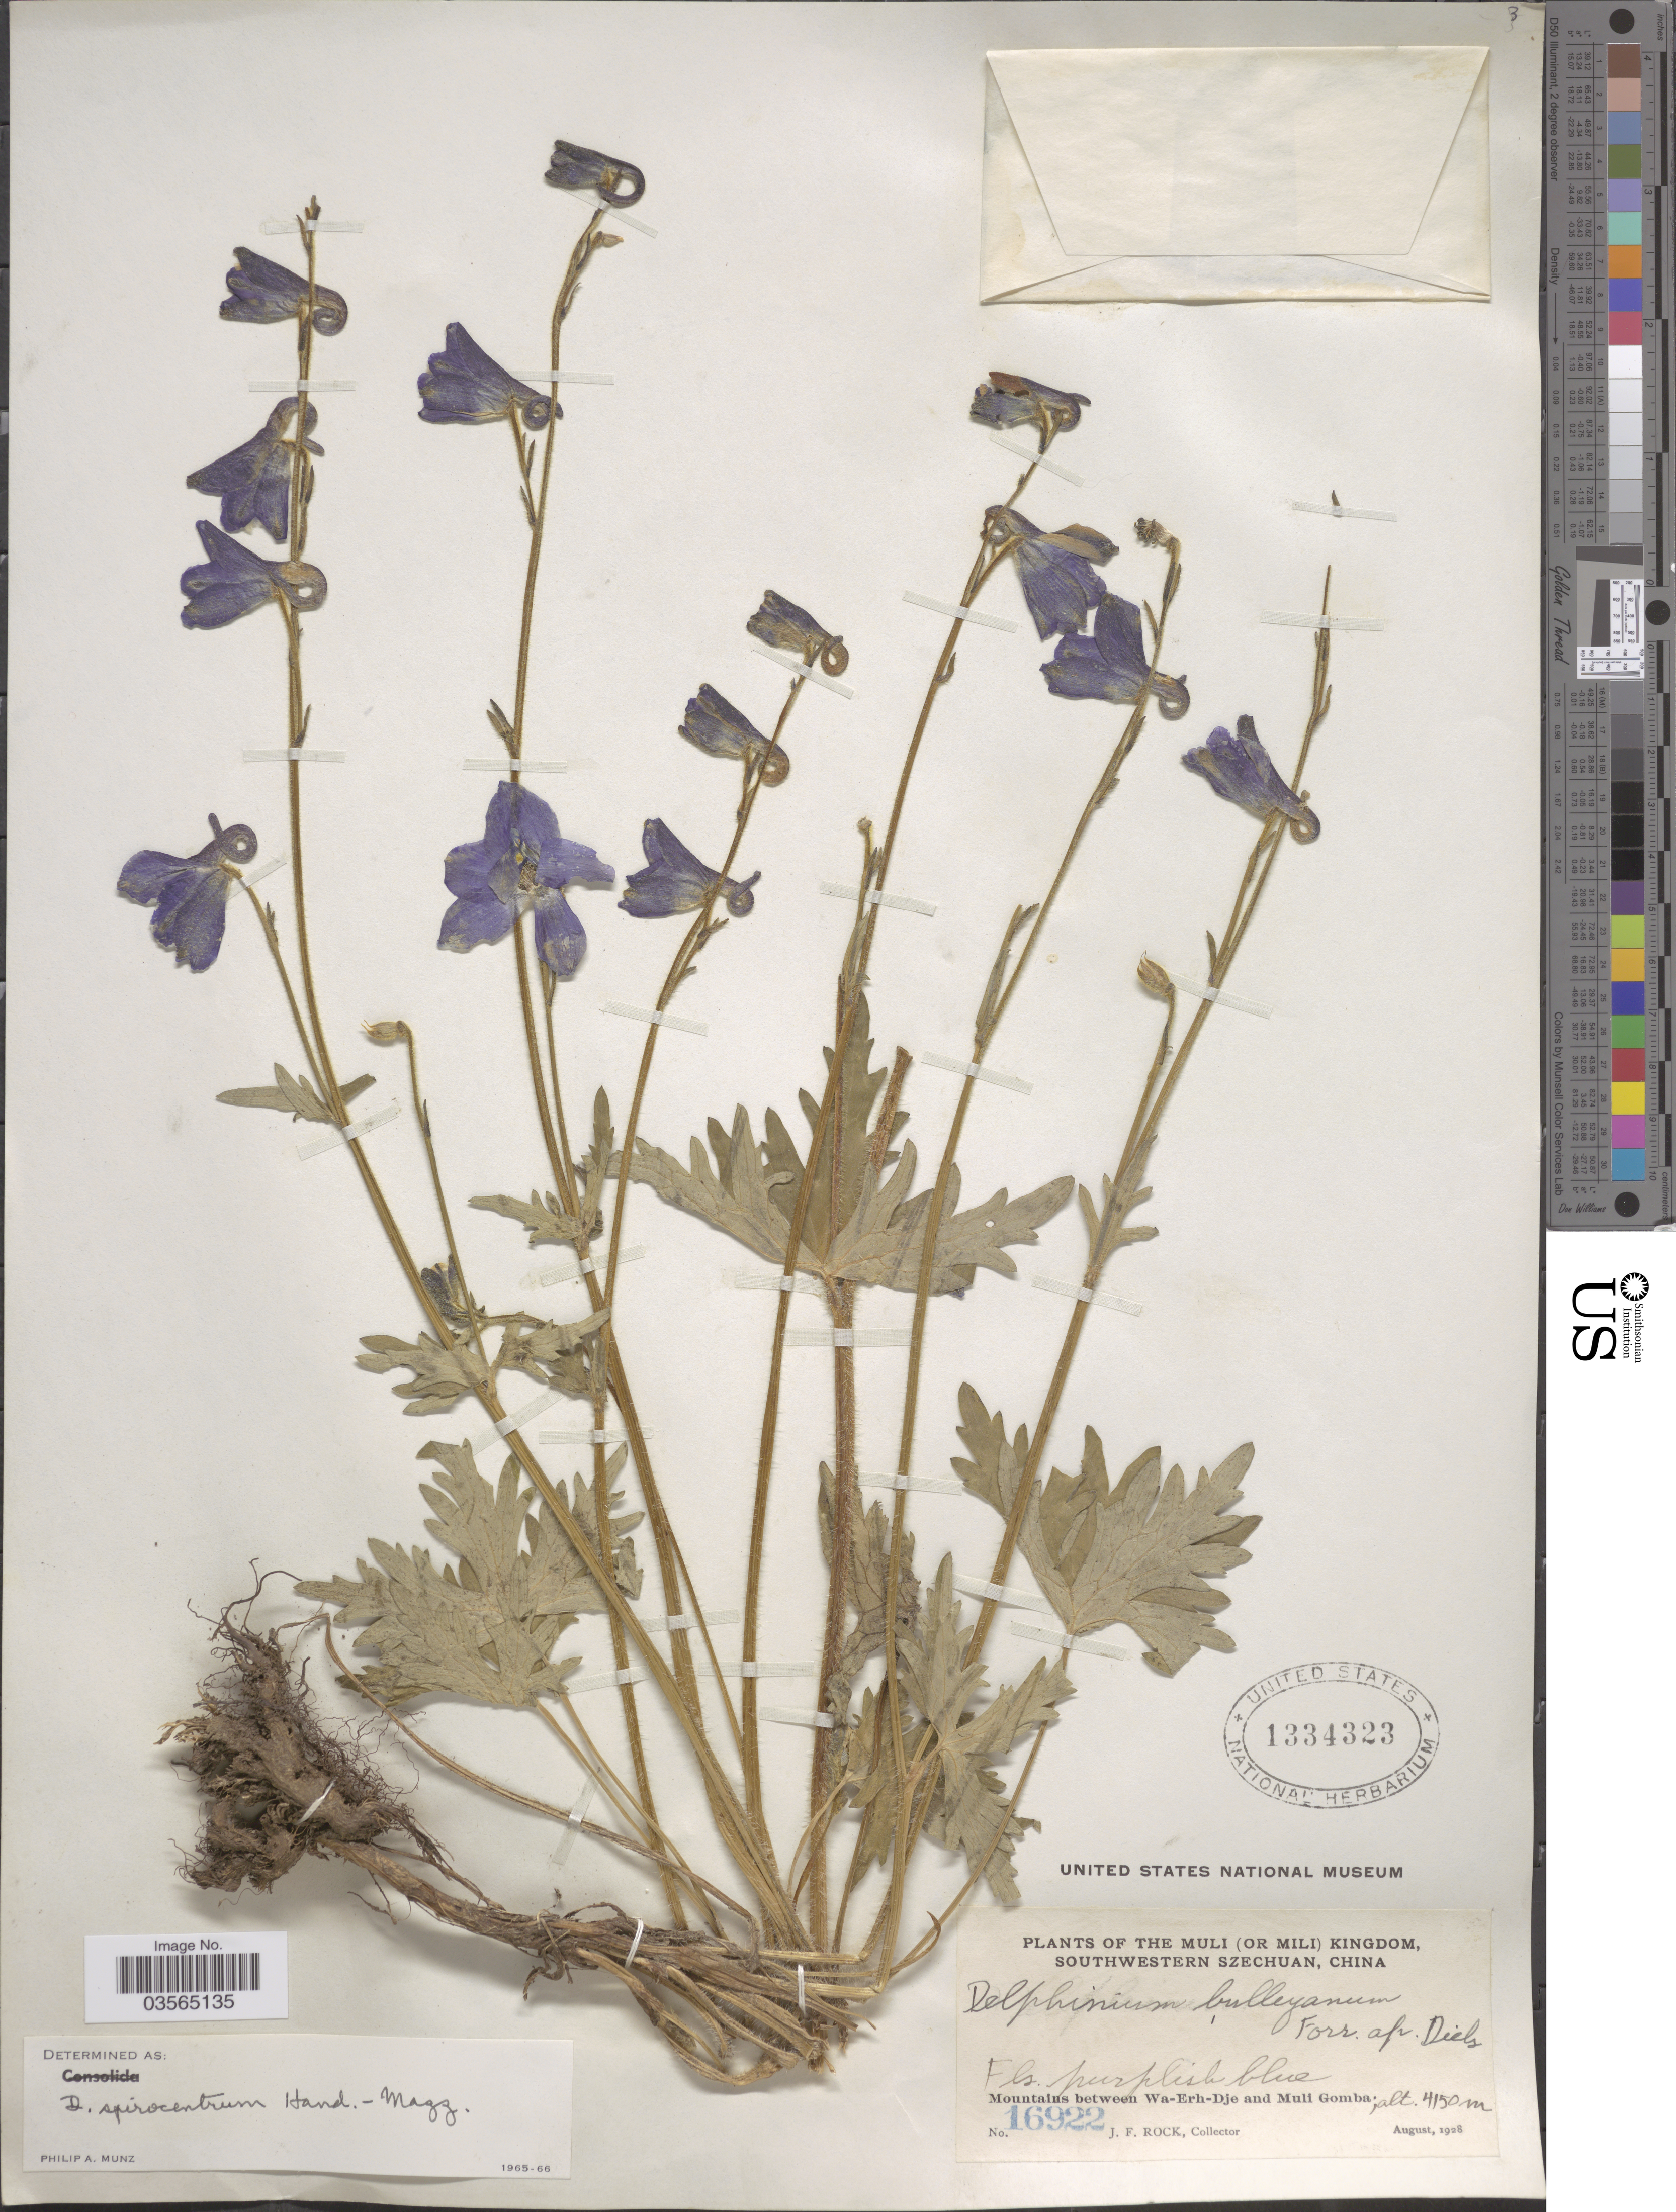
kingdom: Plantae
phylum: Tracheophyta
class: Magnoliopsida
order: Ranunculales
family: Ranunculaceae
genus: Delphinium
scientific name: Delphinium spirocentrum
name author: Hand.-Mazz.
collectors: J. Rock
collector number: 16922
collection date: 1928-08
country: China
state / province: Sichuan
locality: The Muli (or Mili) Kingdom, Southwestern Szechuan. Mountains between Wa-Erh-Dje and Muli Gomba.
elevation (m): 4150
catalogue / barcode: US 1334323